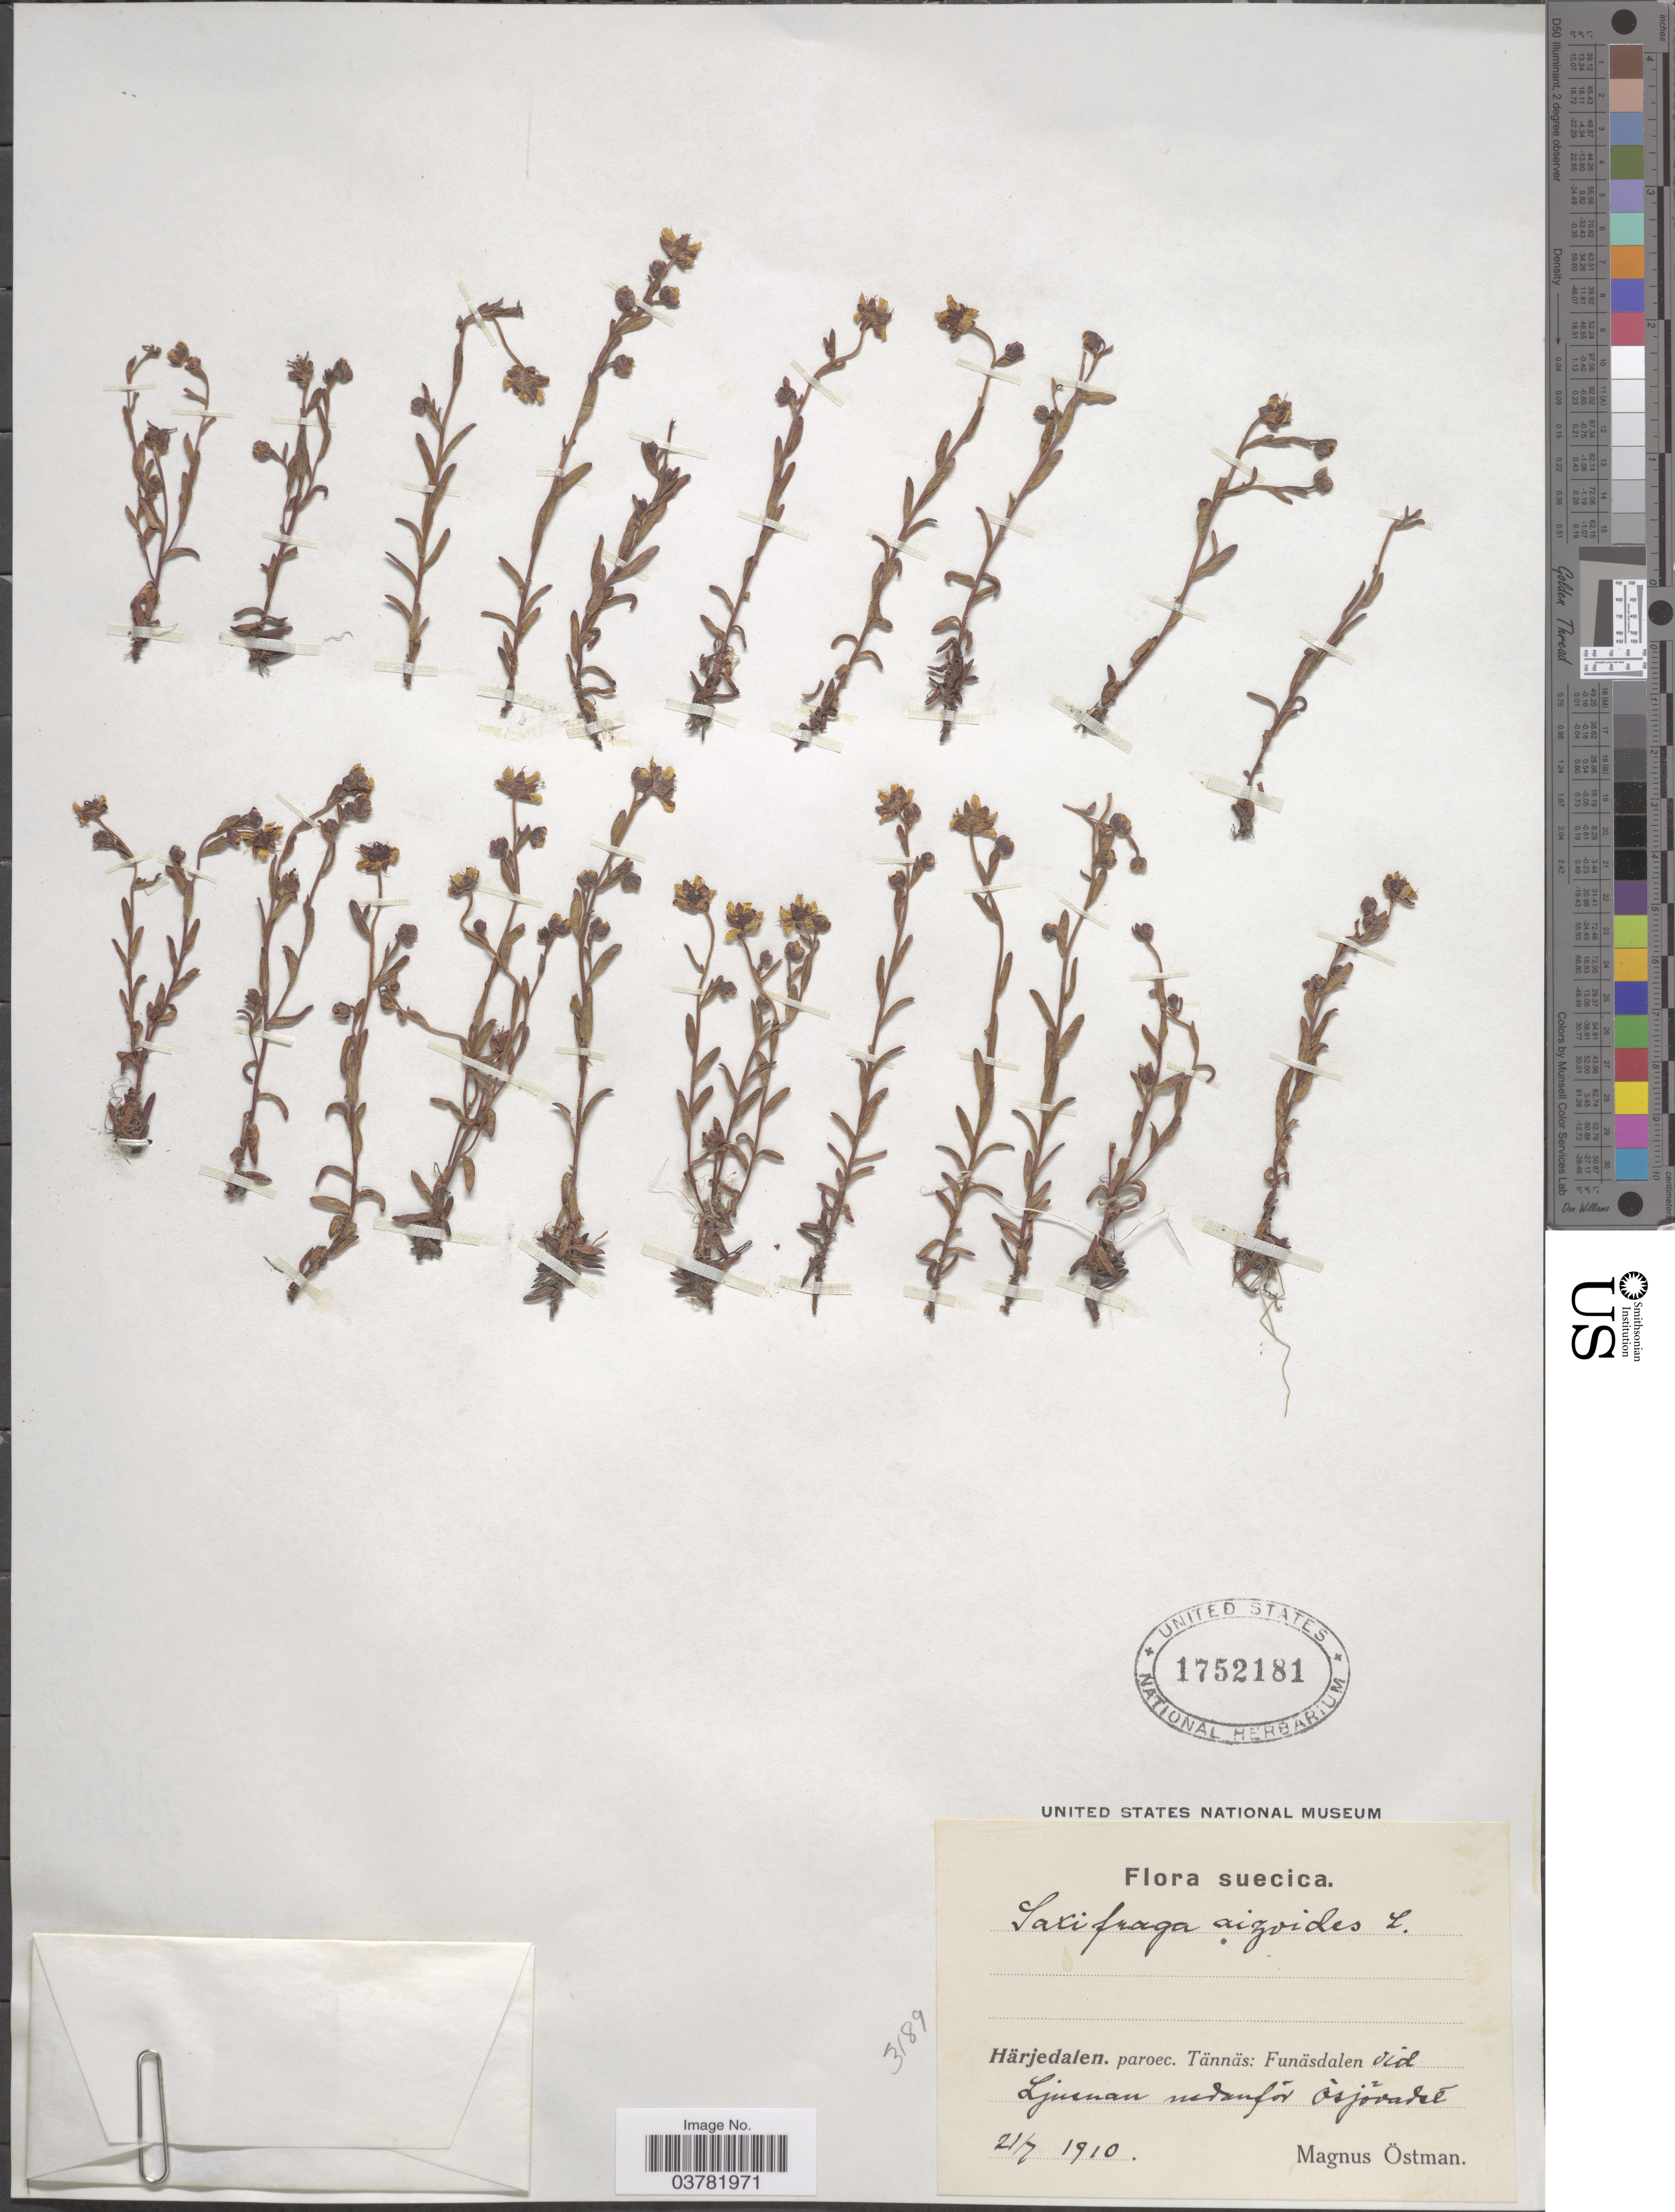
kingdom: Plantae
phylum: Tracheophyta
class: Magnoliopsida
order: Saxifragales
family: Saxifragaceae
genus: Saxifraga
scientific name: Saxifraga aizoides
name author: L.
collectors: M. Östman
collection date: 1910-07-21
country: Sweden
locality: Suecica. Härjedalen. paroec. Tännäs: Funäsdalen vid Ljusnan nedomfor [interpreted] Osjovadse[interpreted].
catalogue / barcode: US 1752181